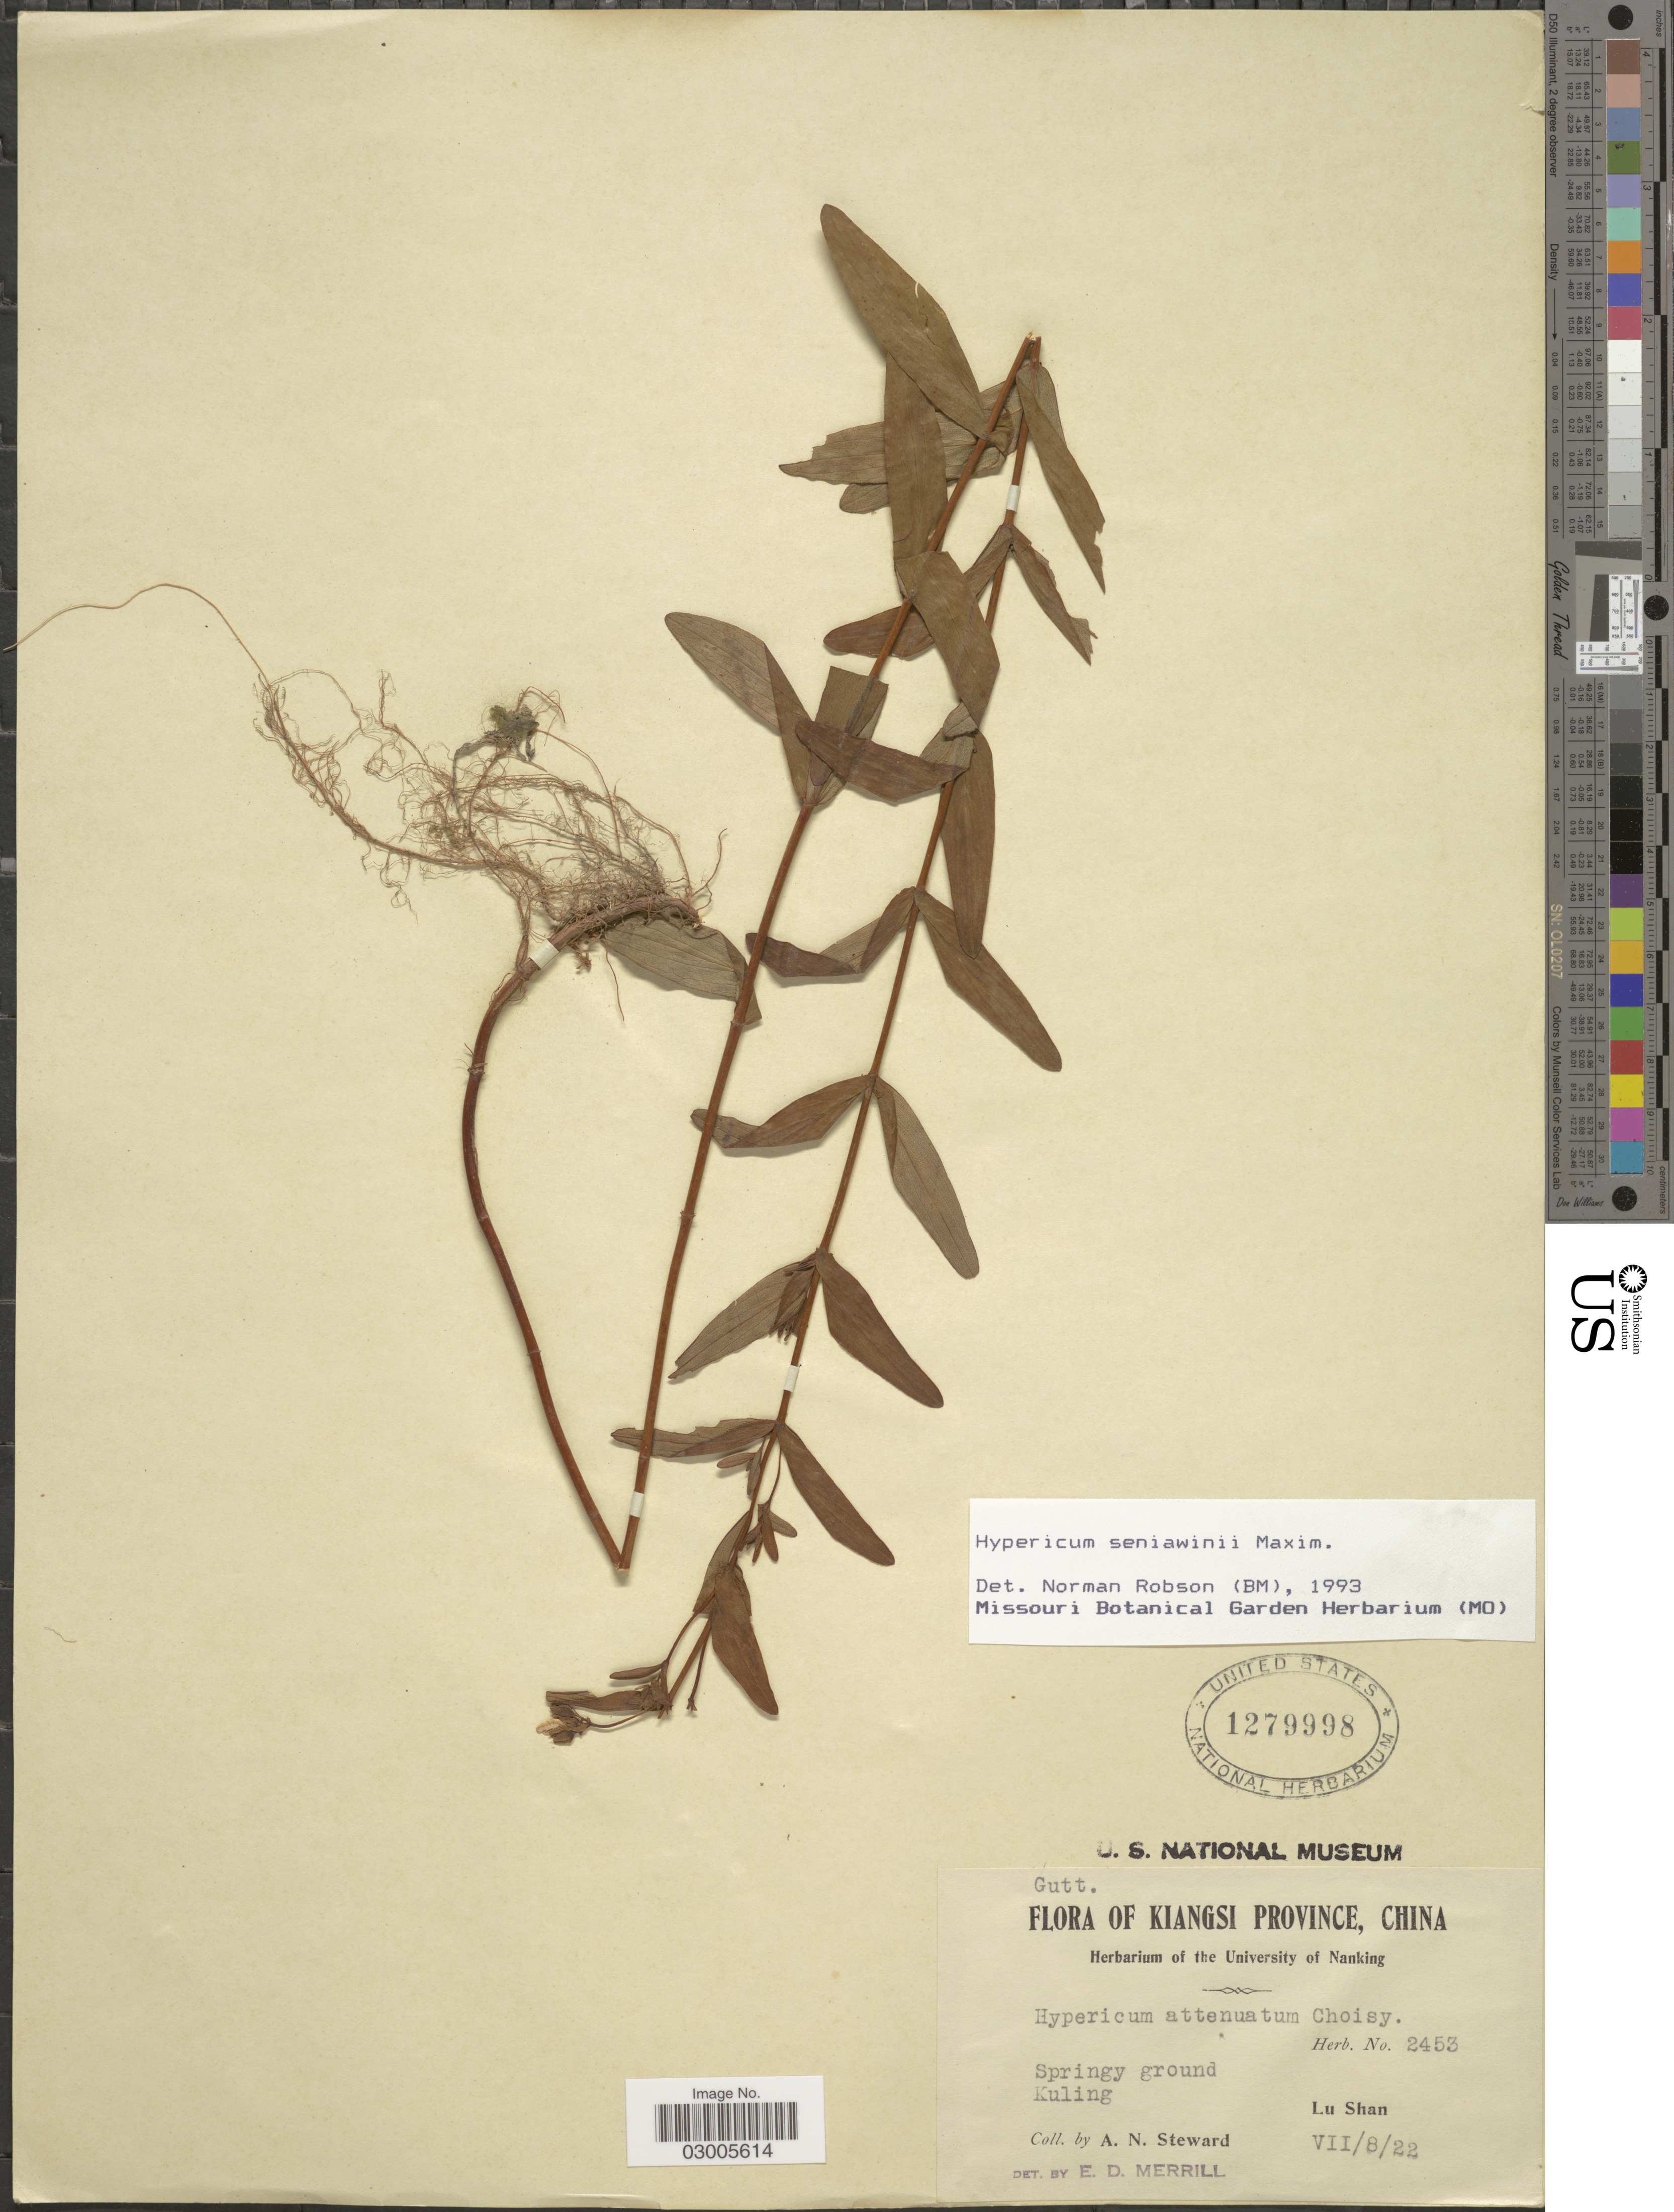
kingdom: Plantae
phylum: Tracheophyta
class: Magnoliopsida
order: Malpighiales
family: Hypericaceae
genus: Hypericum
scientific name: Hypericum seniawinii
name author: Maxim.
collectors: A. N. Steward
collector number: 2453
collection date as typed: Transcribed d/m/y: 8/7/22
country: China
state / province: Jiangxi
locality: Kiangsi. Kuling. Lu Shan.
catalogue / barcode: US 1279998